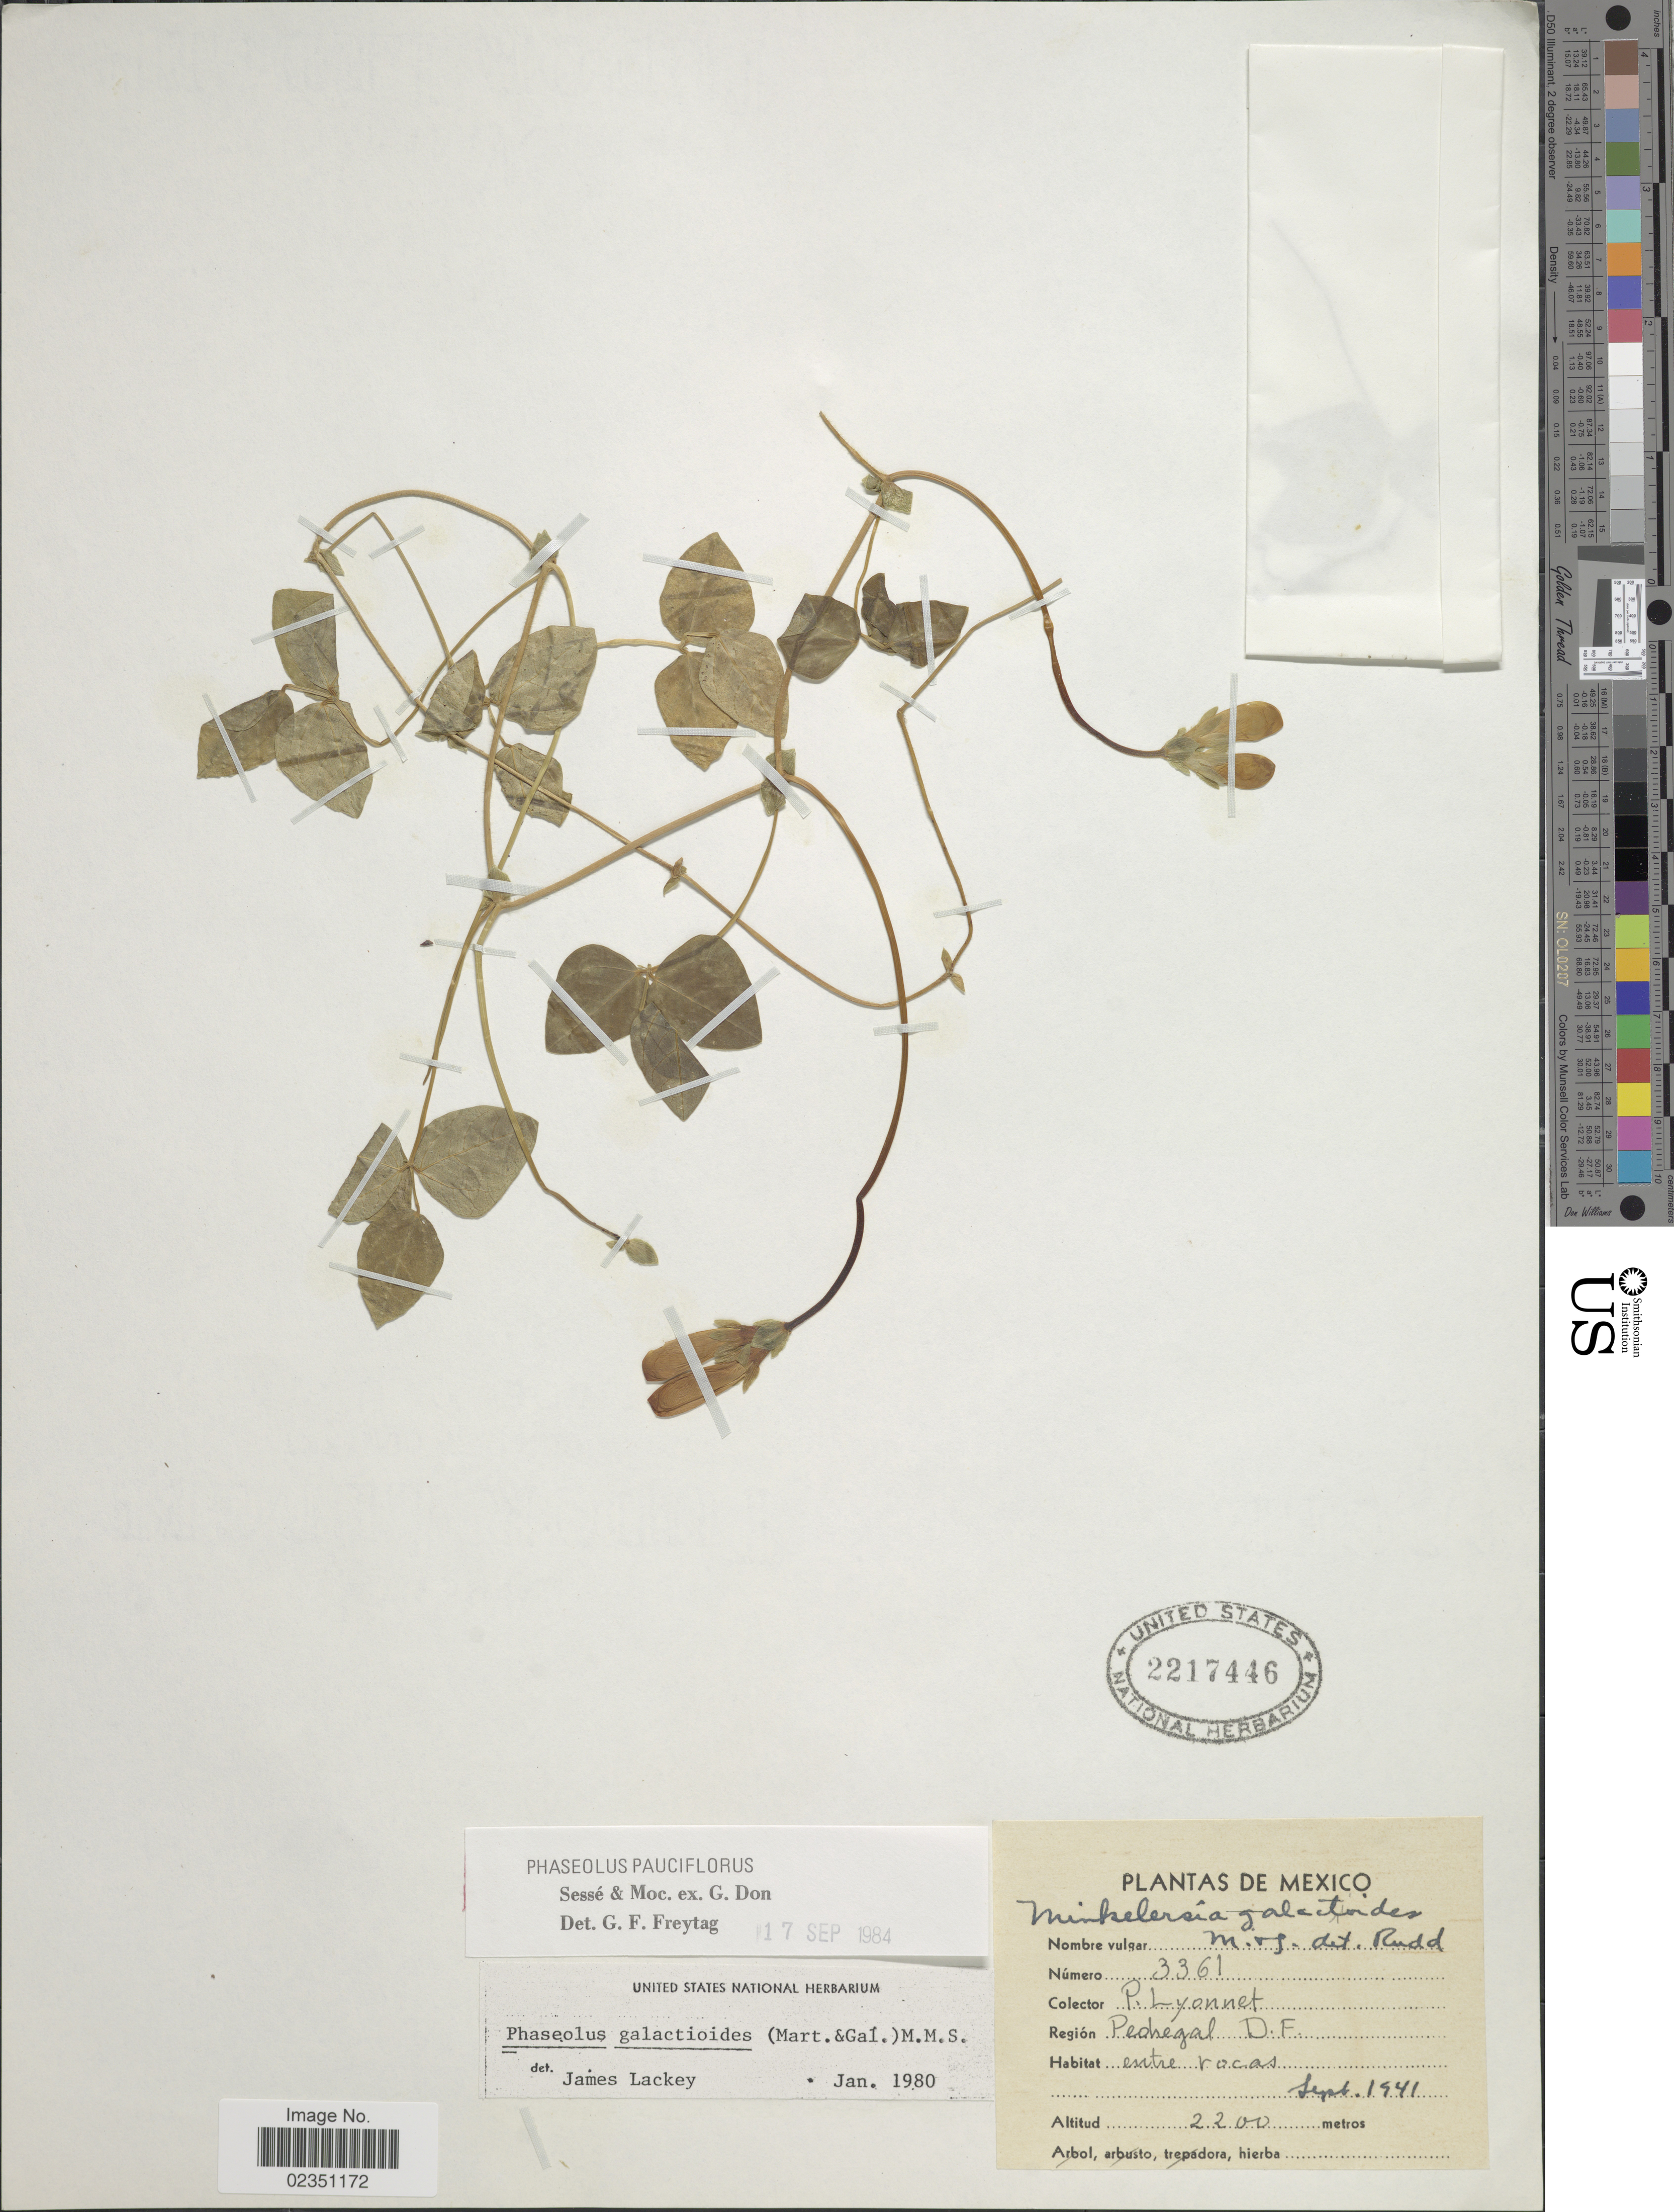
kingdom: Plantae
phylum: Tracheophyta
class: Magnoliopsida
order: Fabales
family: Fabaceae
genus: Phaseolus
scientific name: Phaseolus pauciflorus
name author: Sessé & Moc. ex G. Don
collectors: P. Lyonnet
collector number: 3361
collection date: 1941-09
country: Mexico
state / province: Distrito Federal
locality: Region Pedregal D. F.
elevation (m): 2200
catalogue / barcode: US 2217446